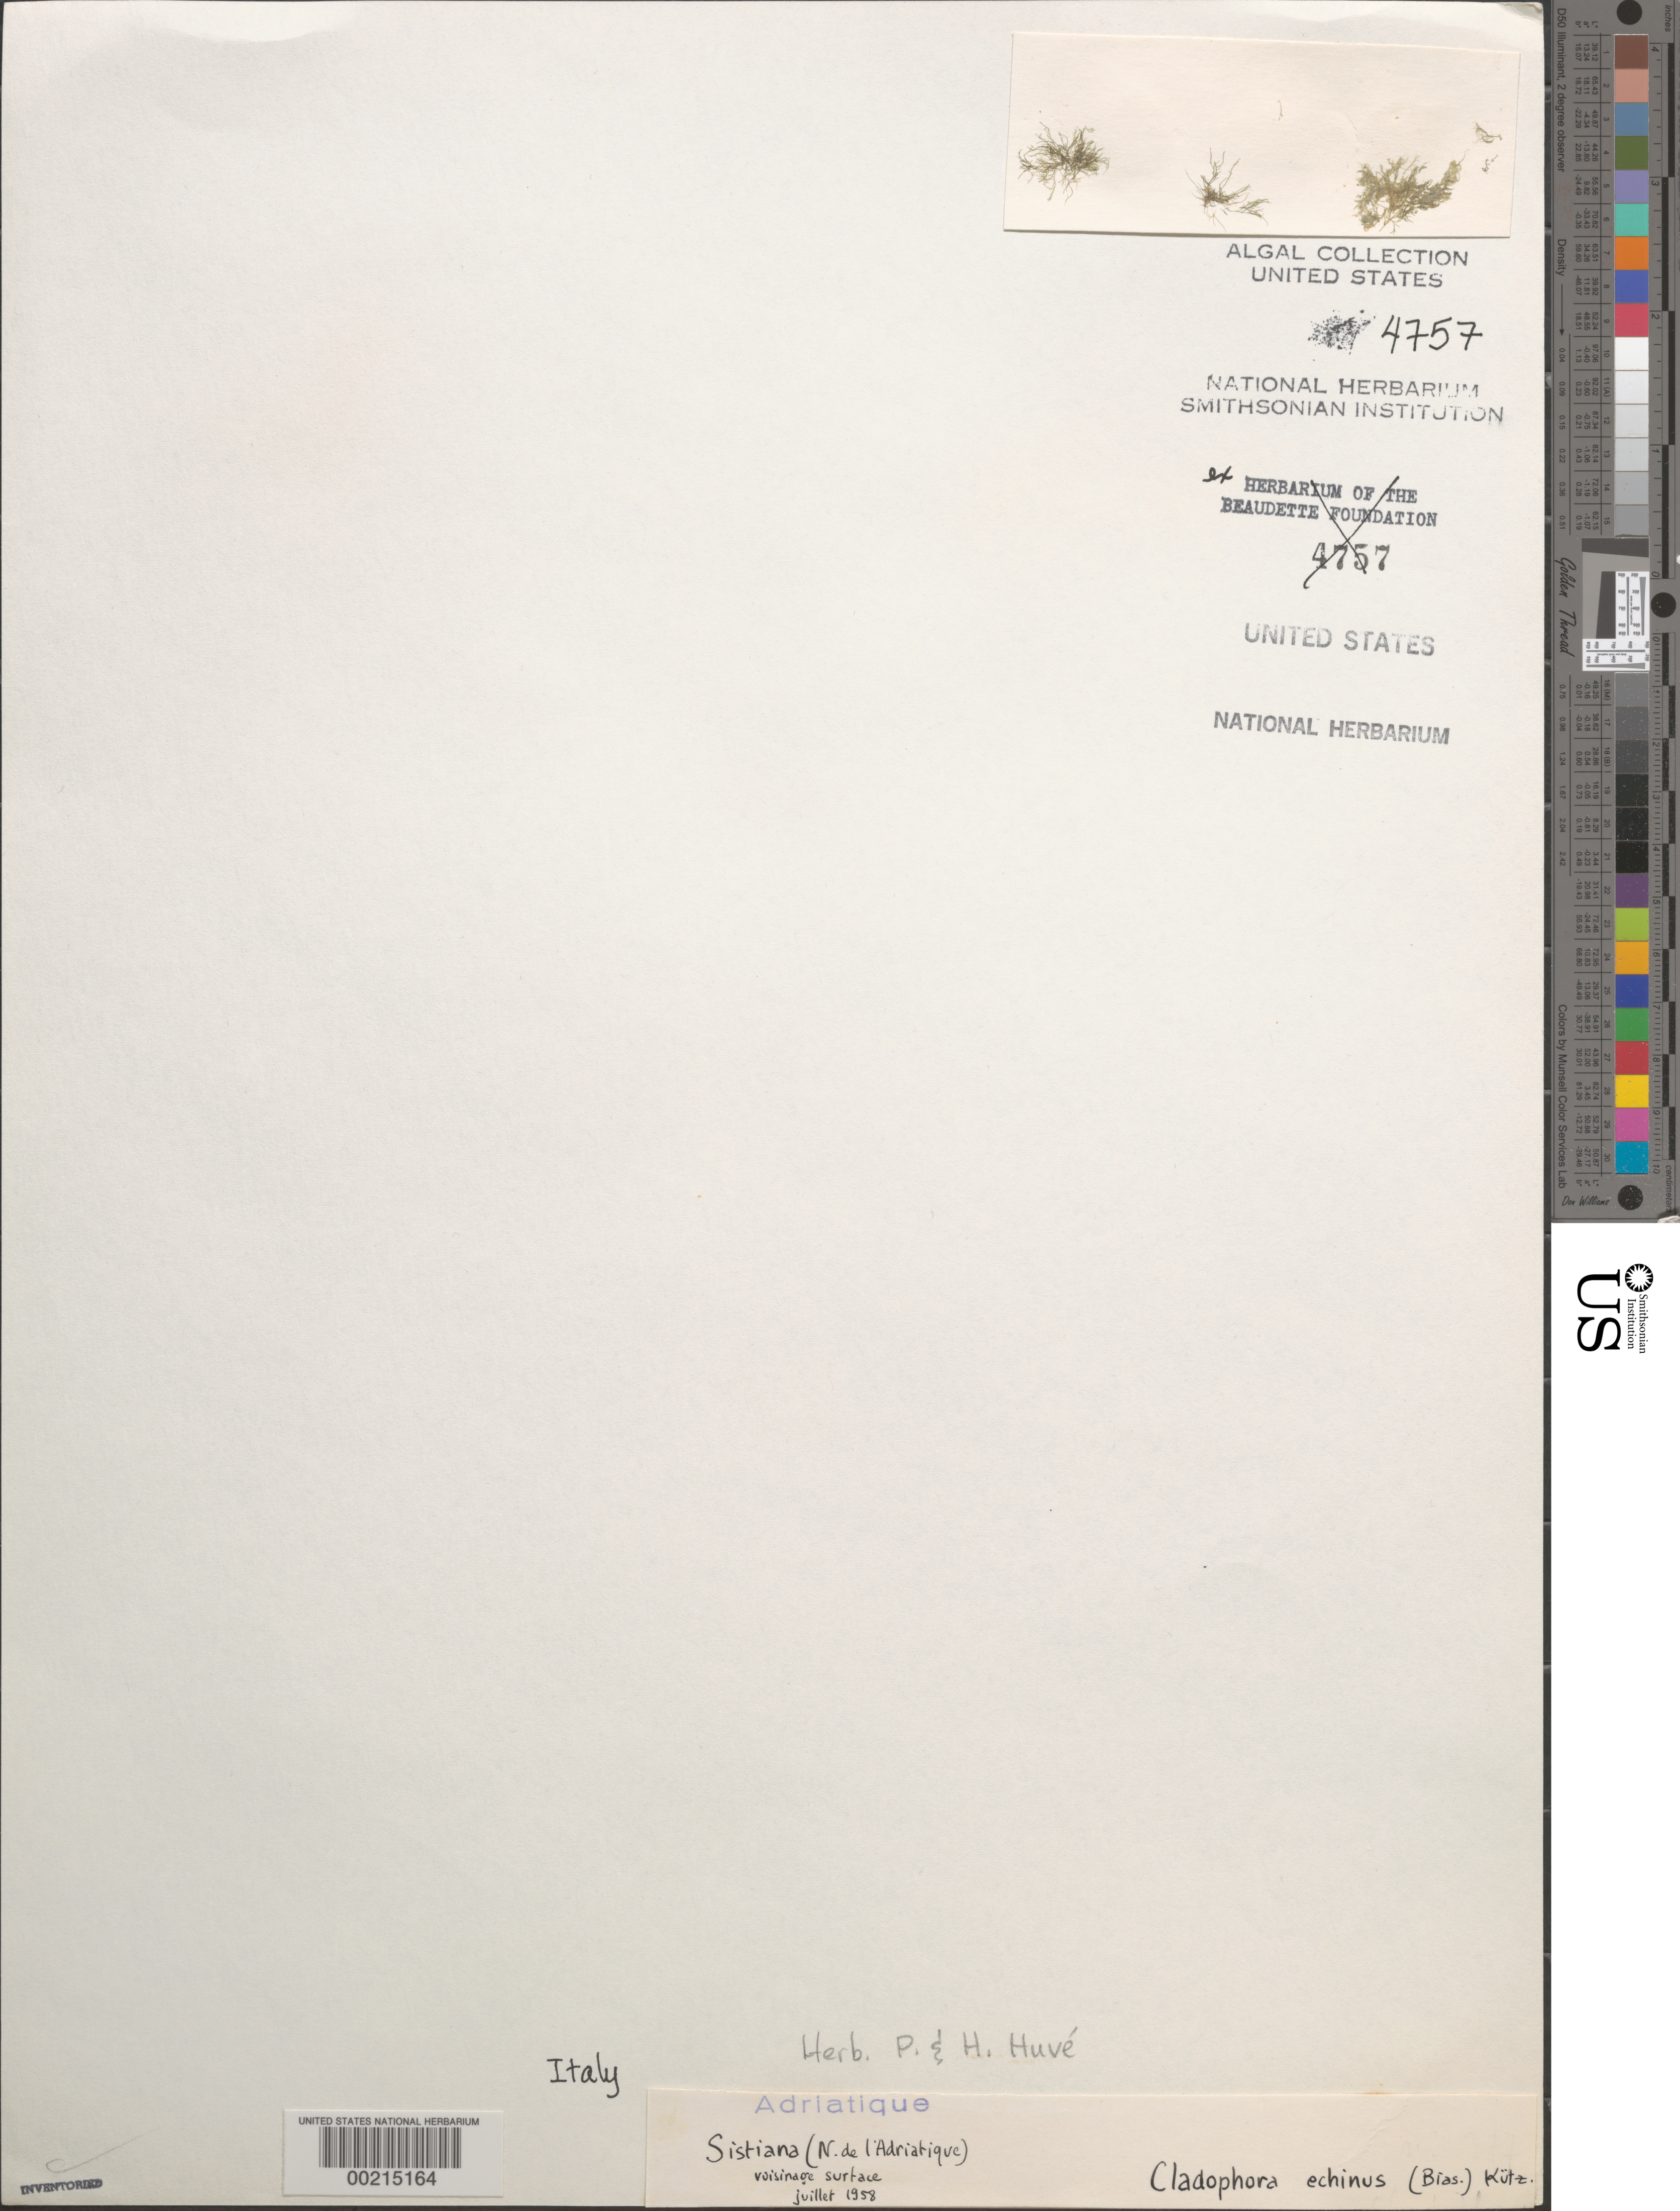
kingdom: Plantae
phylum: Chlorophyta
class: Ulvophyceae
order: Cladophorales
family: Cladophoraceae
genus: Lychaete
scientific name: Lychaete echinus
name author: (Biasoletto) M.J. Wynne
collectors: P. Huve & H. Huve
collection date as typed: Jul 1958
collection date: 1958-07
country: Italy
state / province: Friuli-Venezia Giulia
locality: Sistiana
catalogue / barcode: US 4757